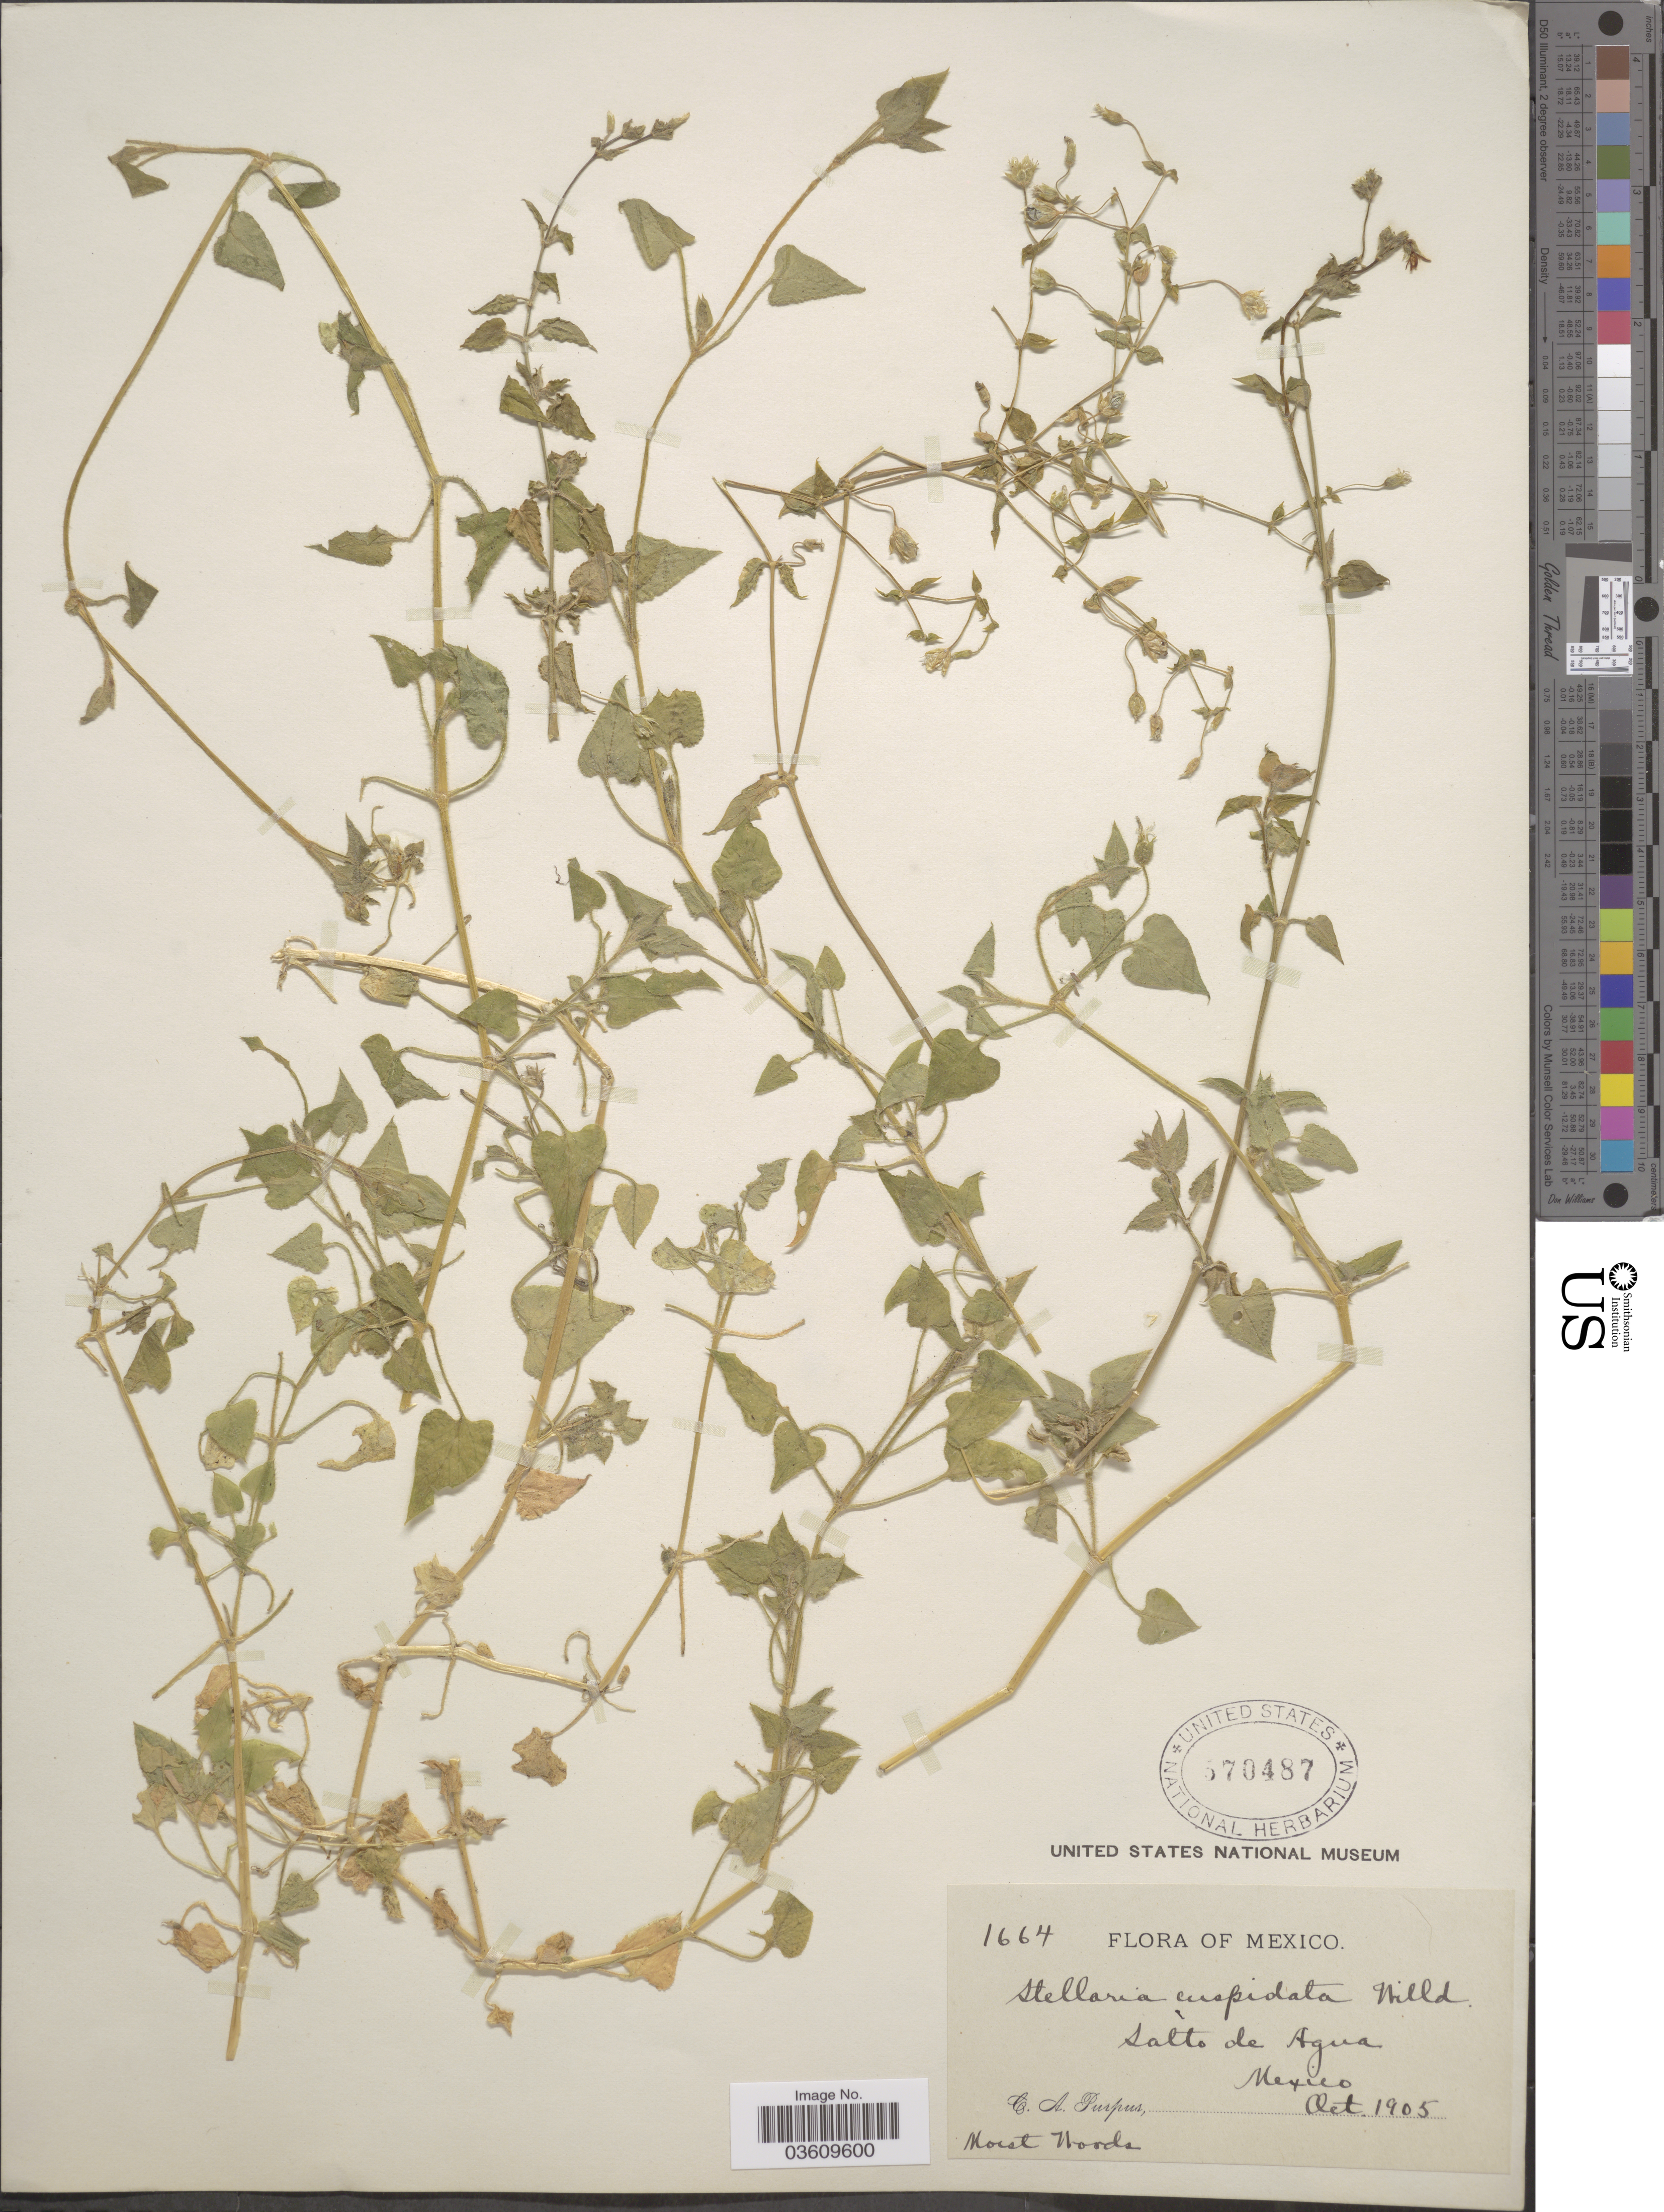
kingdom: Plantae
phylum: Tracheophyta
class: Magnoliopsida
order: Caryophyllales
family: Caryophyllaceae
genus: Stellaria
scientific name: Stellaria cuspidata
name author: Willd. ex Schltdl.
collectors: C. A. Purpus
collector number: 1664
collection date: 1905-10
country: Mexico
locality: Salto de Agua.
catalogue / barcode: US 570487